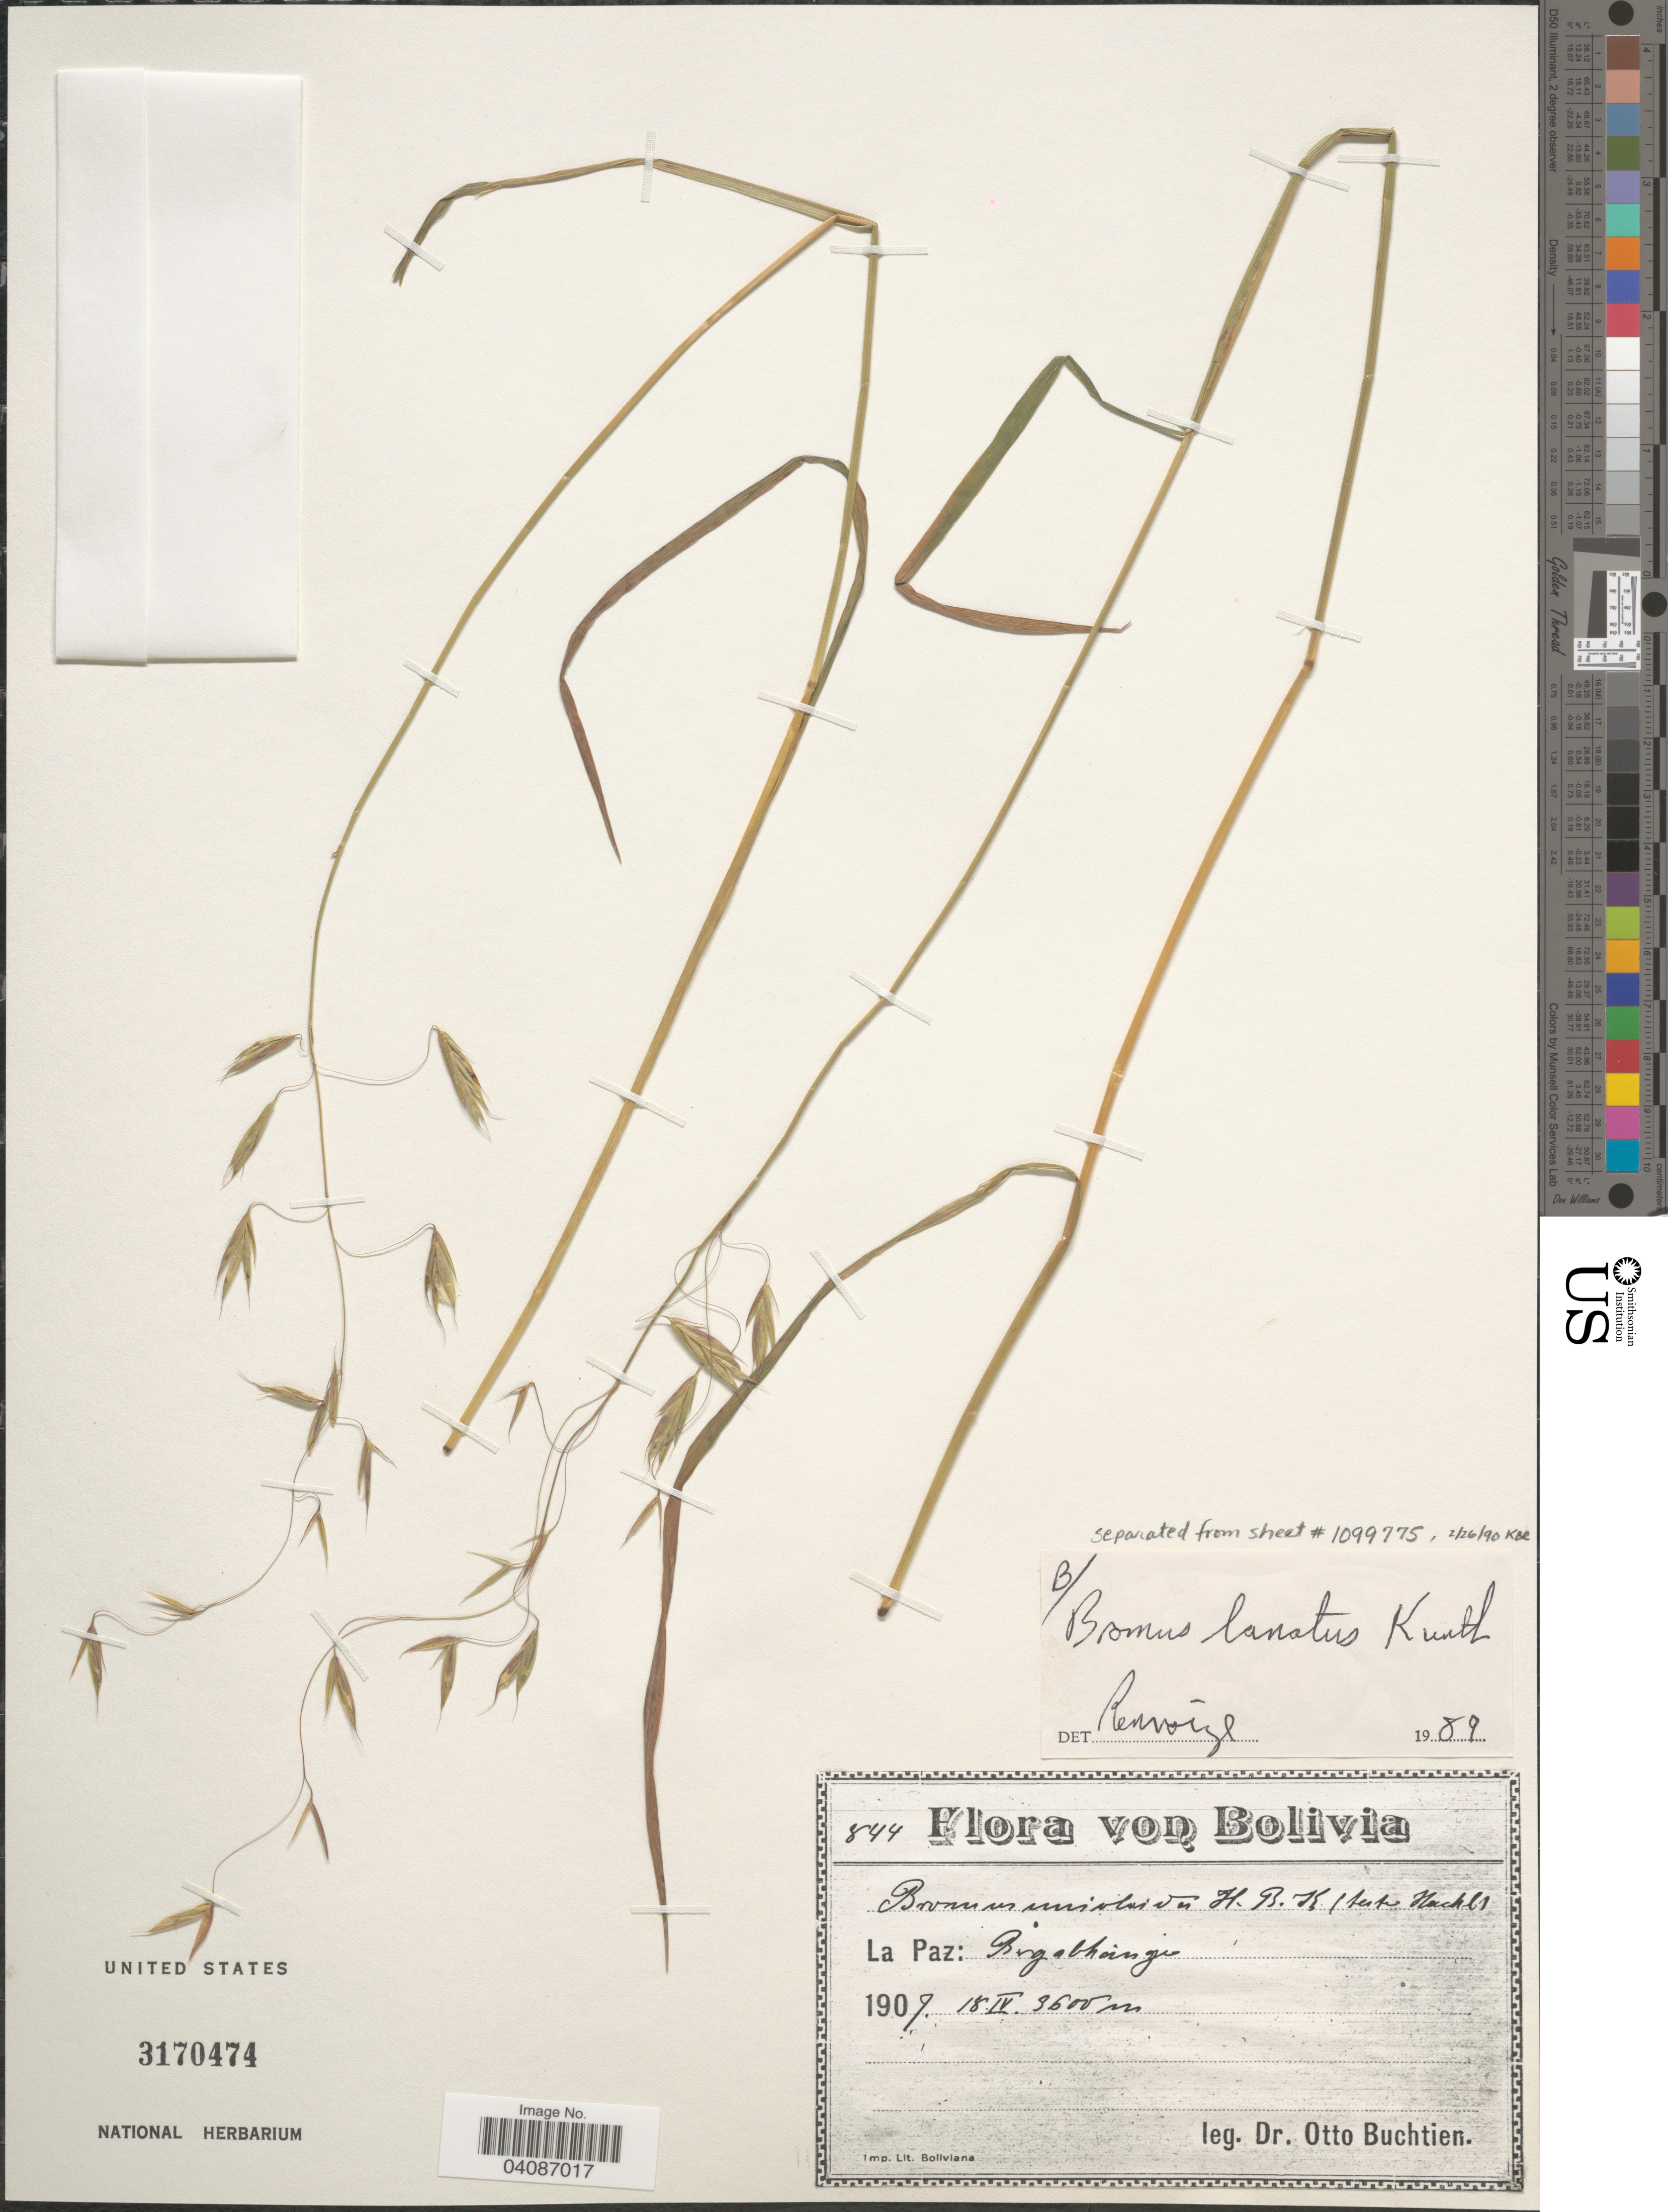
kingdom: Plantae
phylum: Tracheophyta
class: Liliopsida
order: Poales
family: Poaceae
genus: Bromus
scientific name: Bromus lanatus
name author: Kunth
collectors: O. Buchtien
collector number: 844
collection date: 1907-04-18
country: Bolivia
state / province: La Paz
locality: Bergabhangen.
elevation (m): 3600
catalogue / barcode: US 3170474